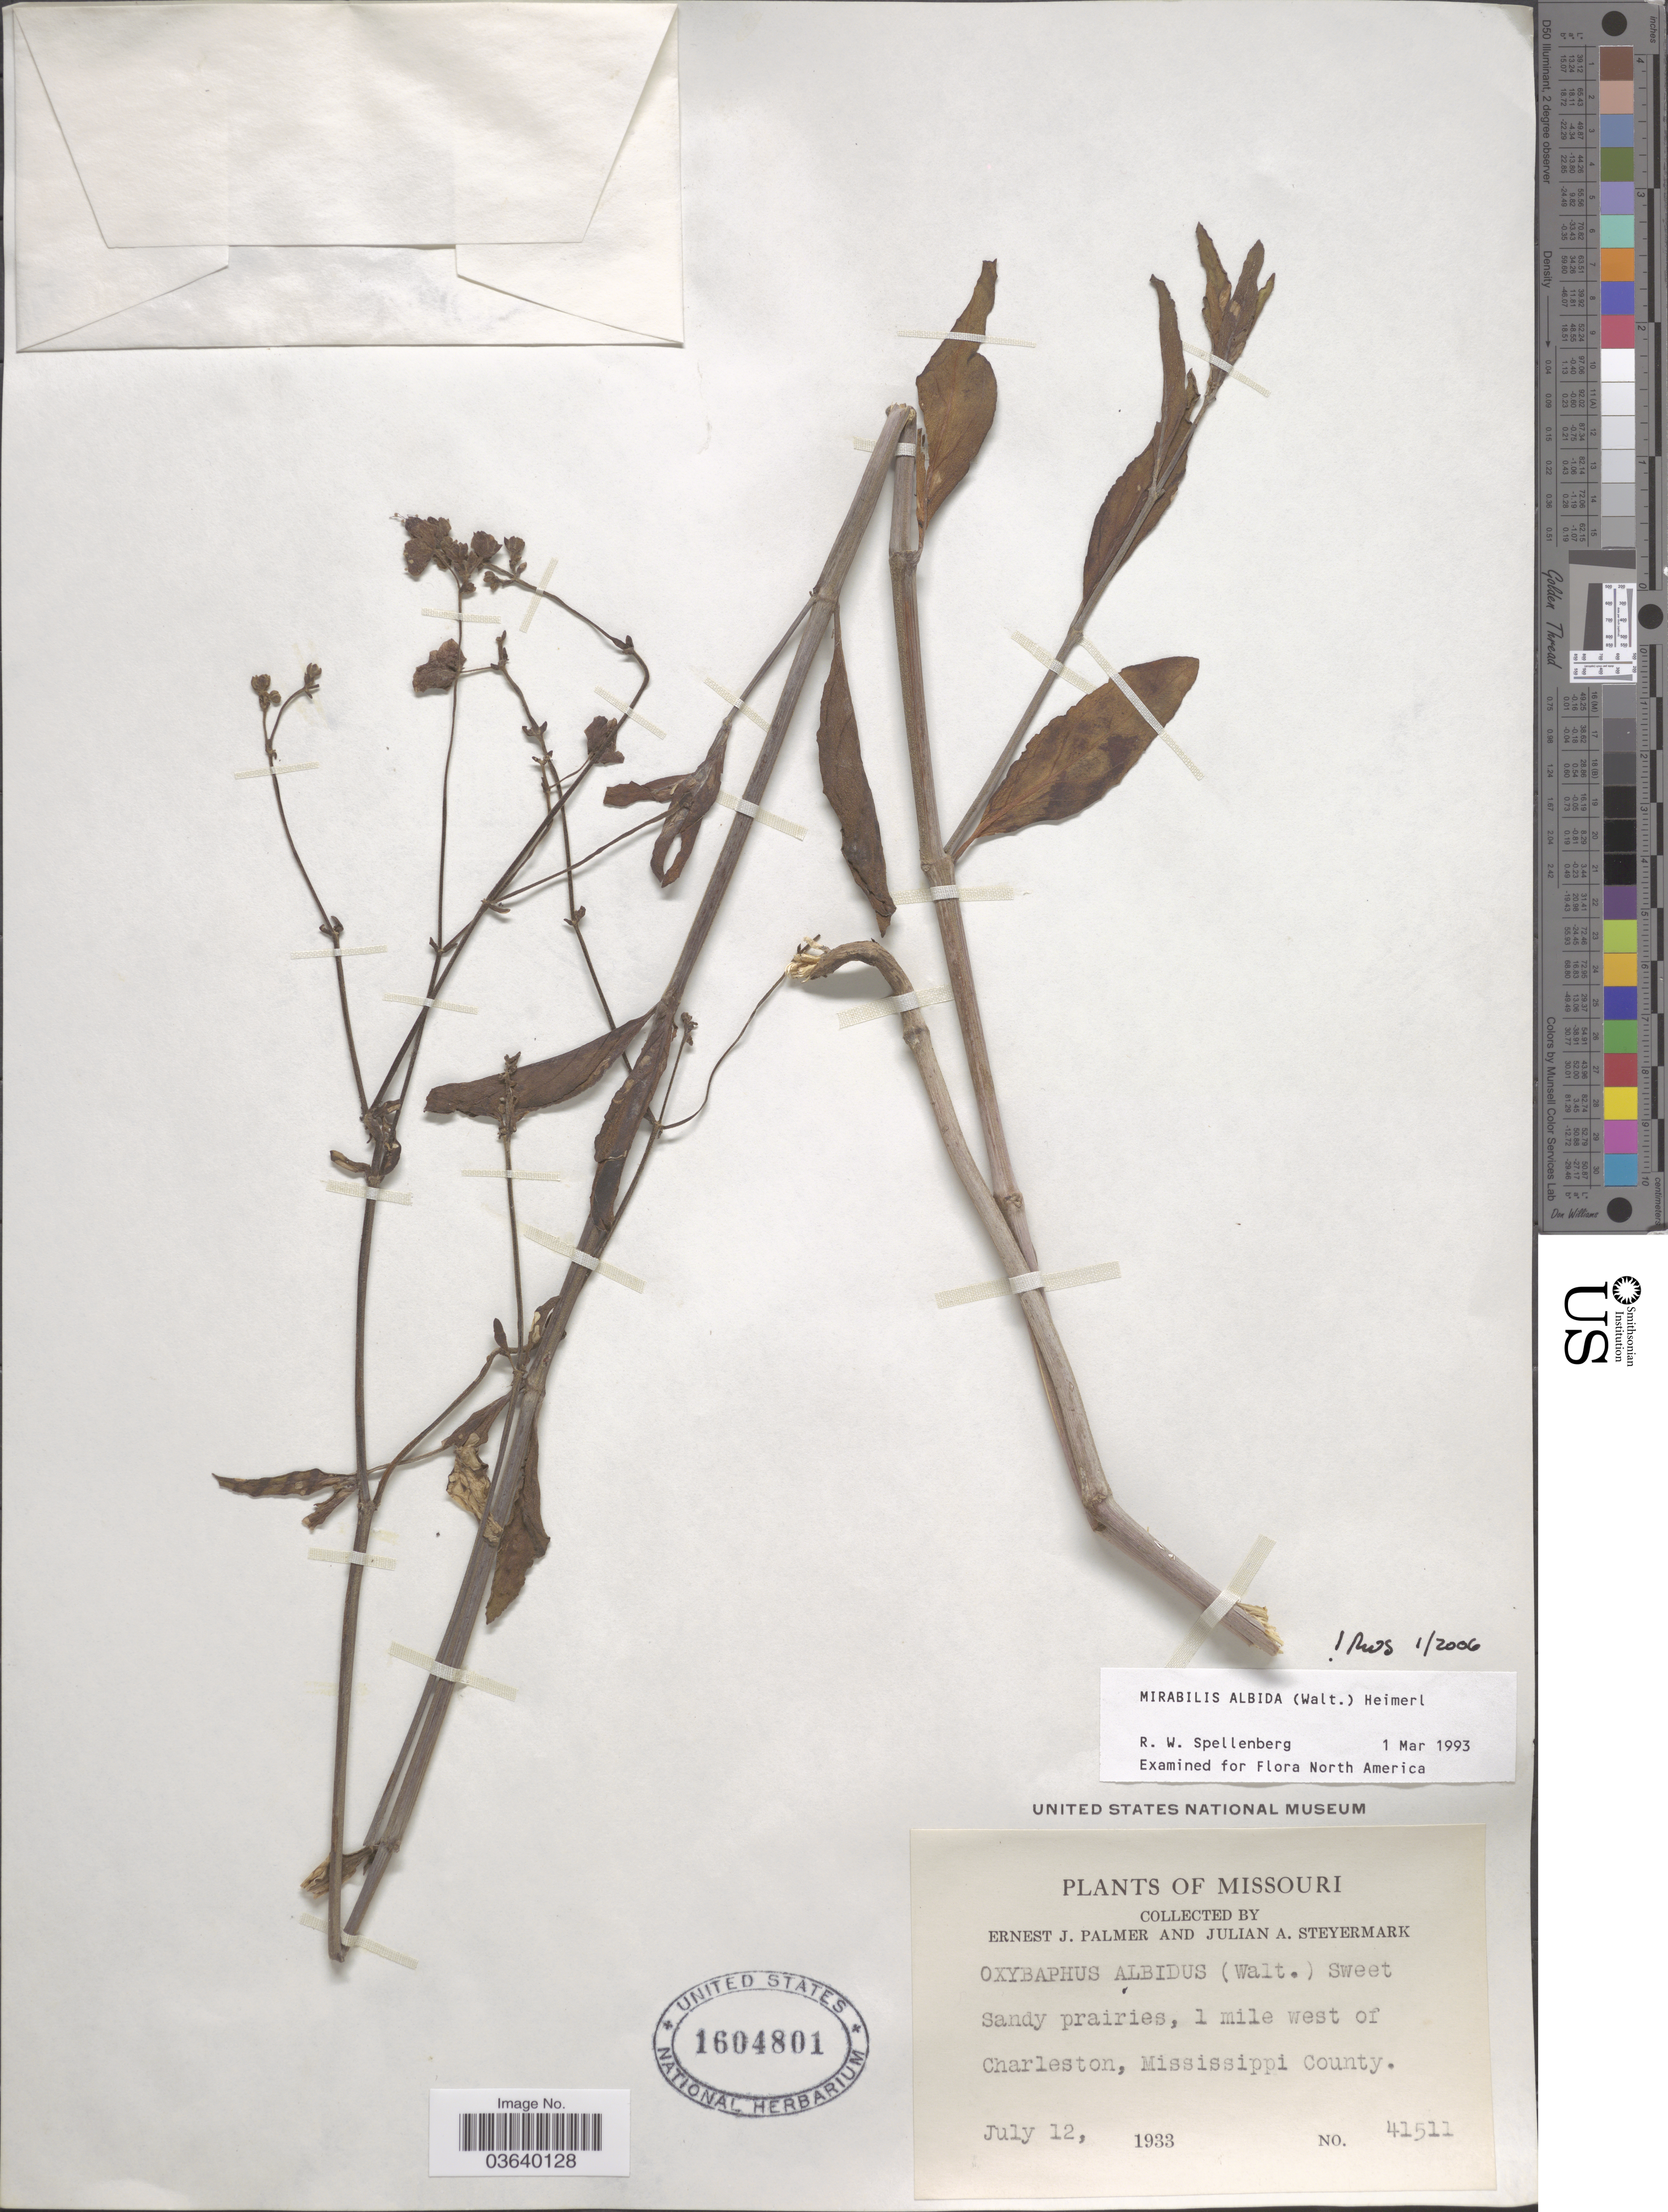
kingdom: Plantae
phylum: Tracheophyta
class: Magnoliopsida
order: Caryophyllales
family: Nyctaginaceae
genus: Mirabilis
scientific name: Mirabilis albida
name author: (Walter) Heimerl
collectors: E. J. Palmer & J. Steyermark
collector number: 41511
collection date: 1933-07-12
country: United States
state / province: Missouri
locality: Sandy prairies, 1 mile west of Charleston, Mississippi County.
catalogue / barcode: US 1604801